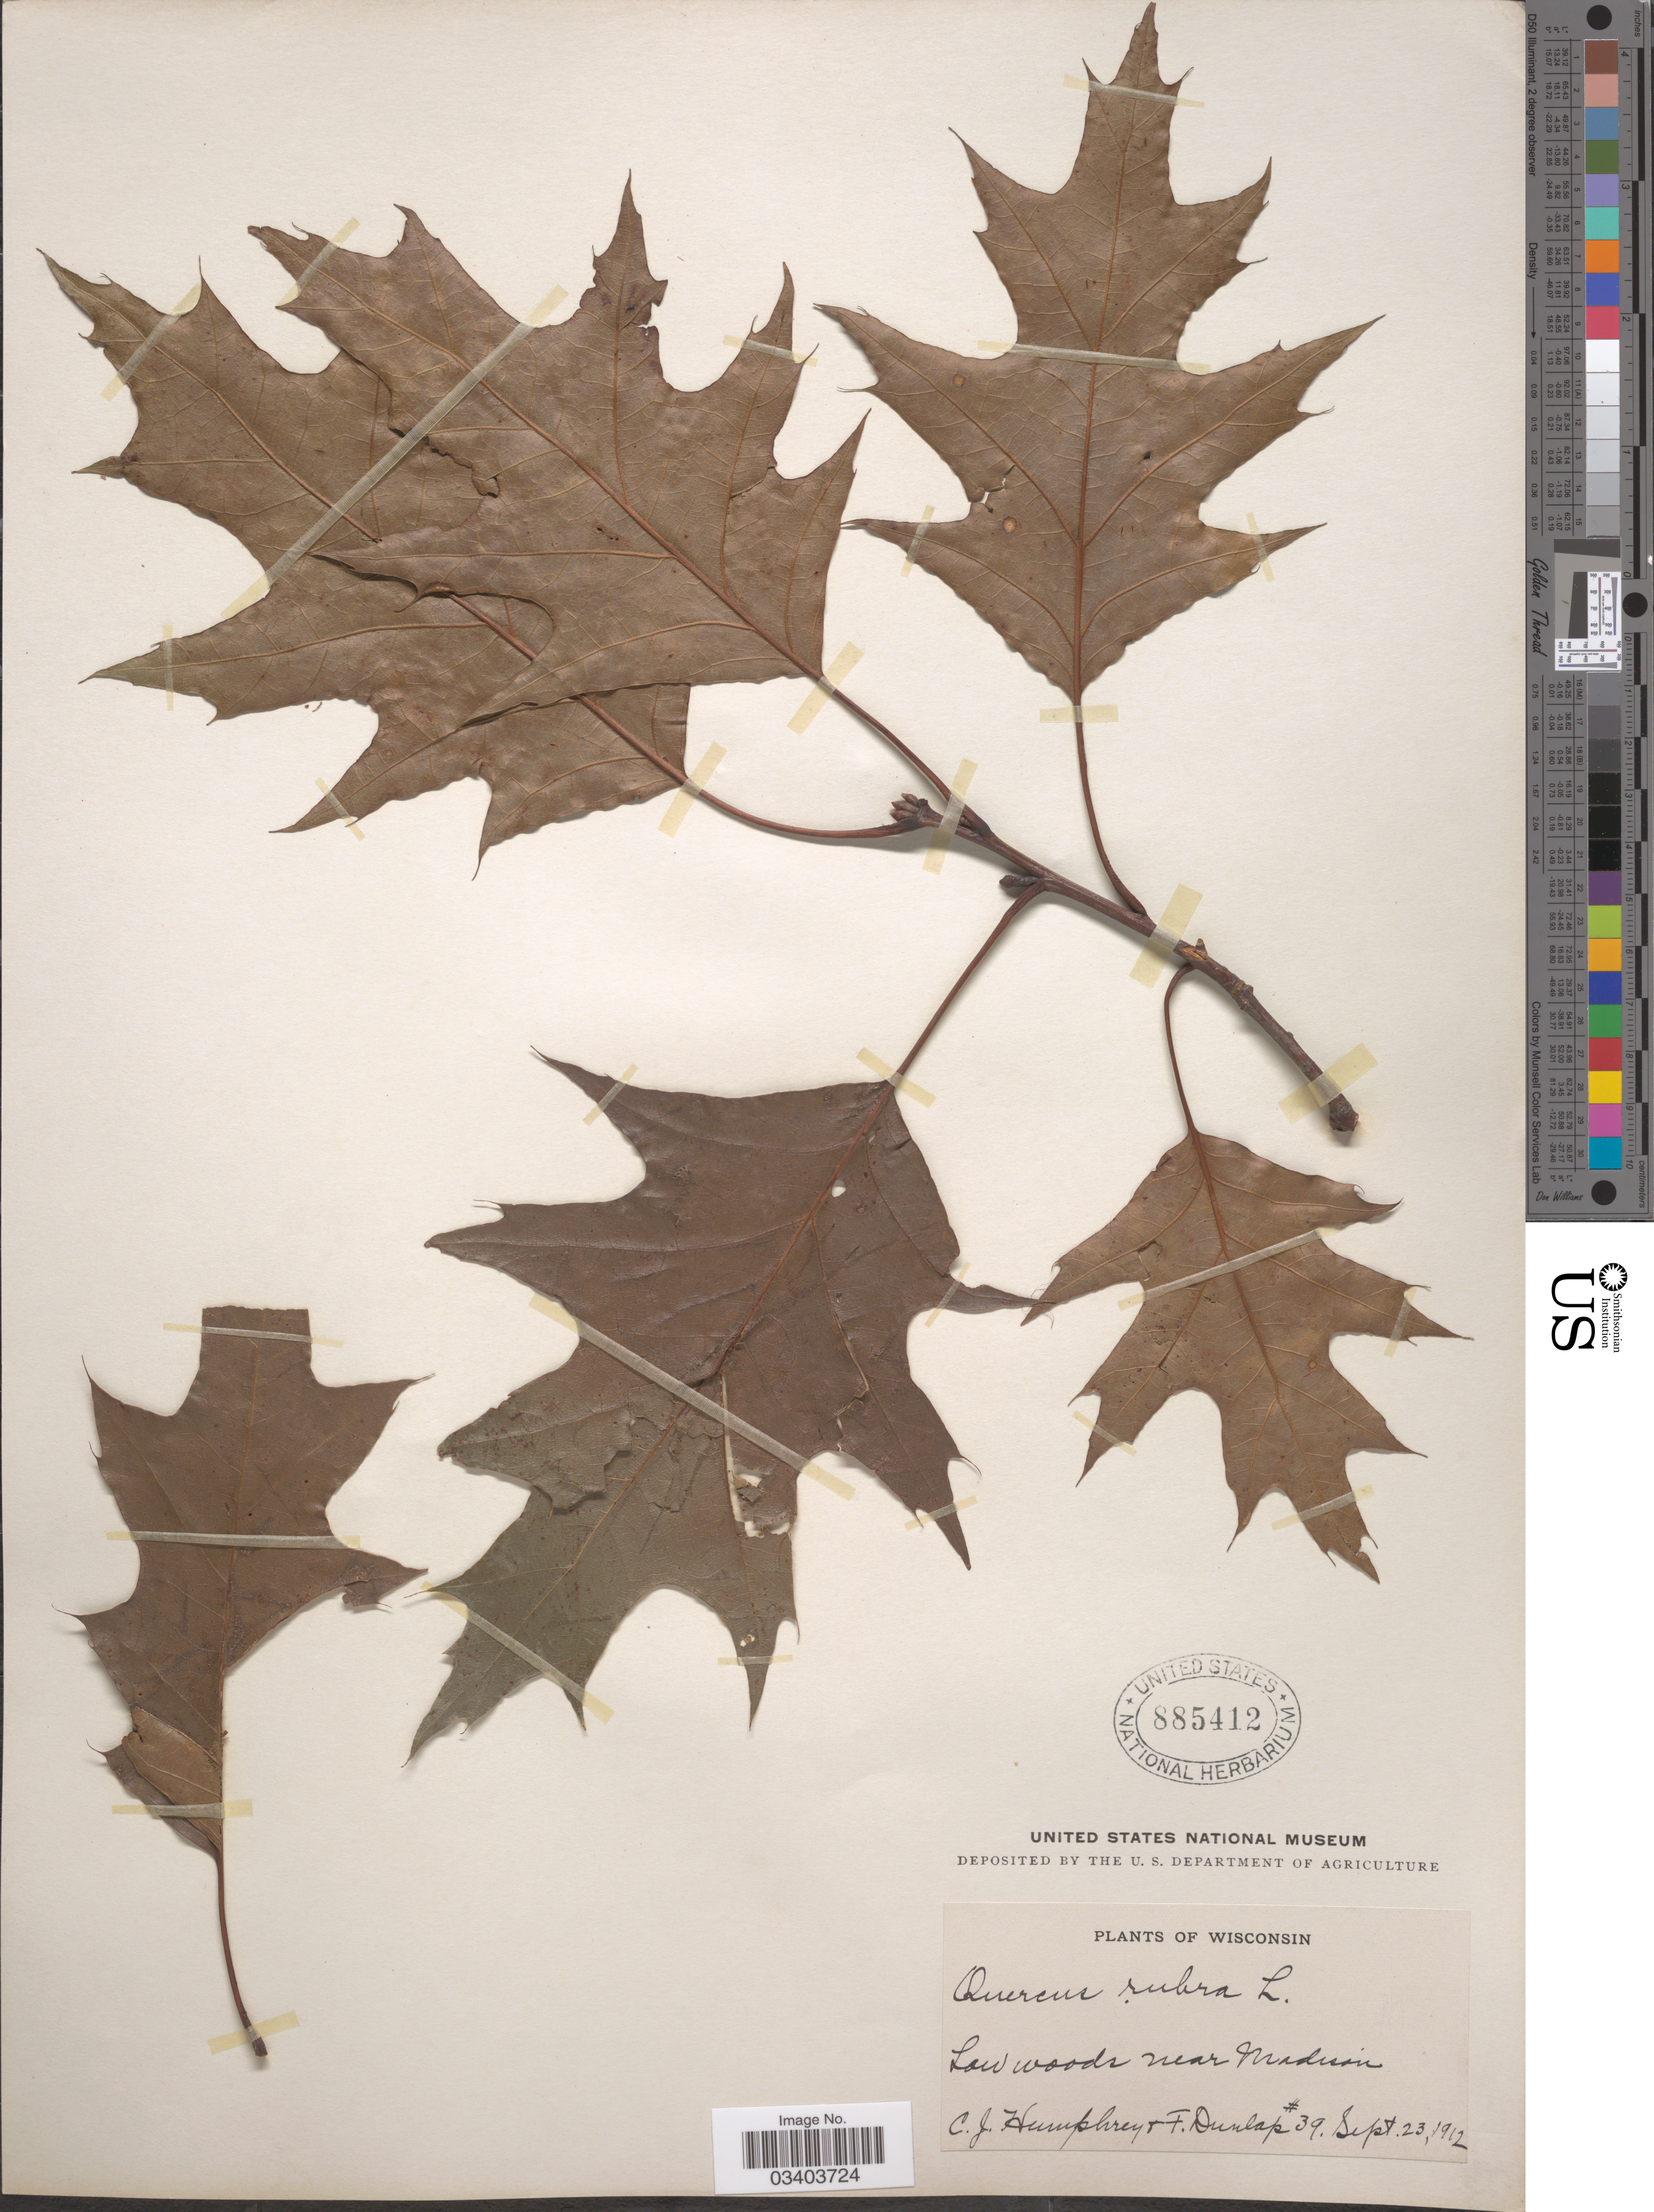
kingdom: Plantae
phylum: Tracheophyta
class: Magnoliopsida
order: Fagales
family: Fagaceae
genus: Quercus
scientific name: Quercus borealis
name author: F. Michx.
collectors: C. Humphrey & F. Dunlap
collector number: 39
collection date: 1912-09-23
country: United States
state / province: Wisconsin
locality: Low woods near Madison.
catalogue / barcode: US 885412